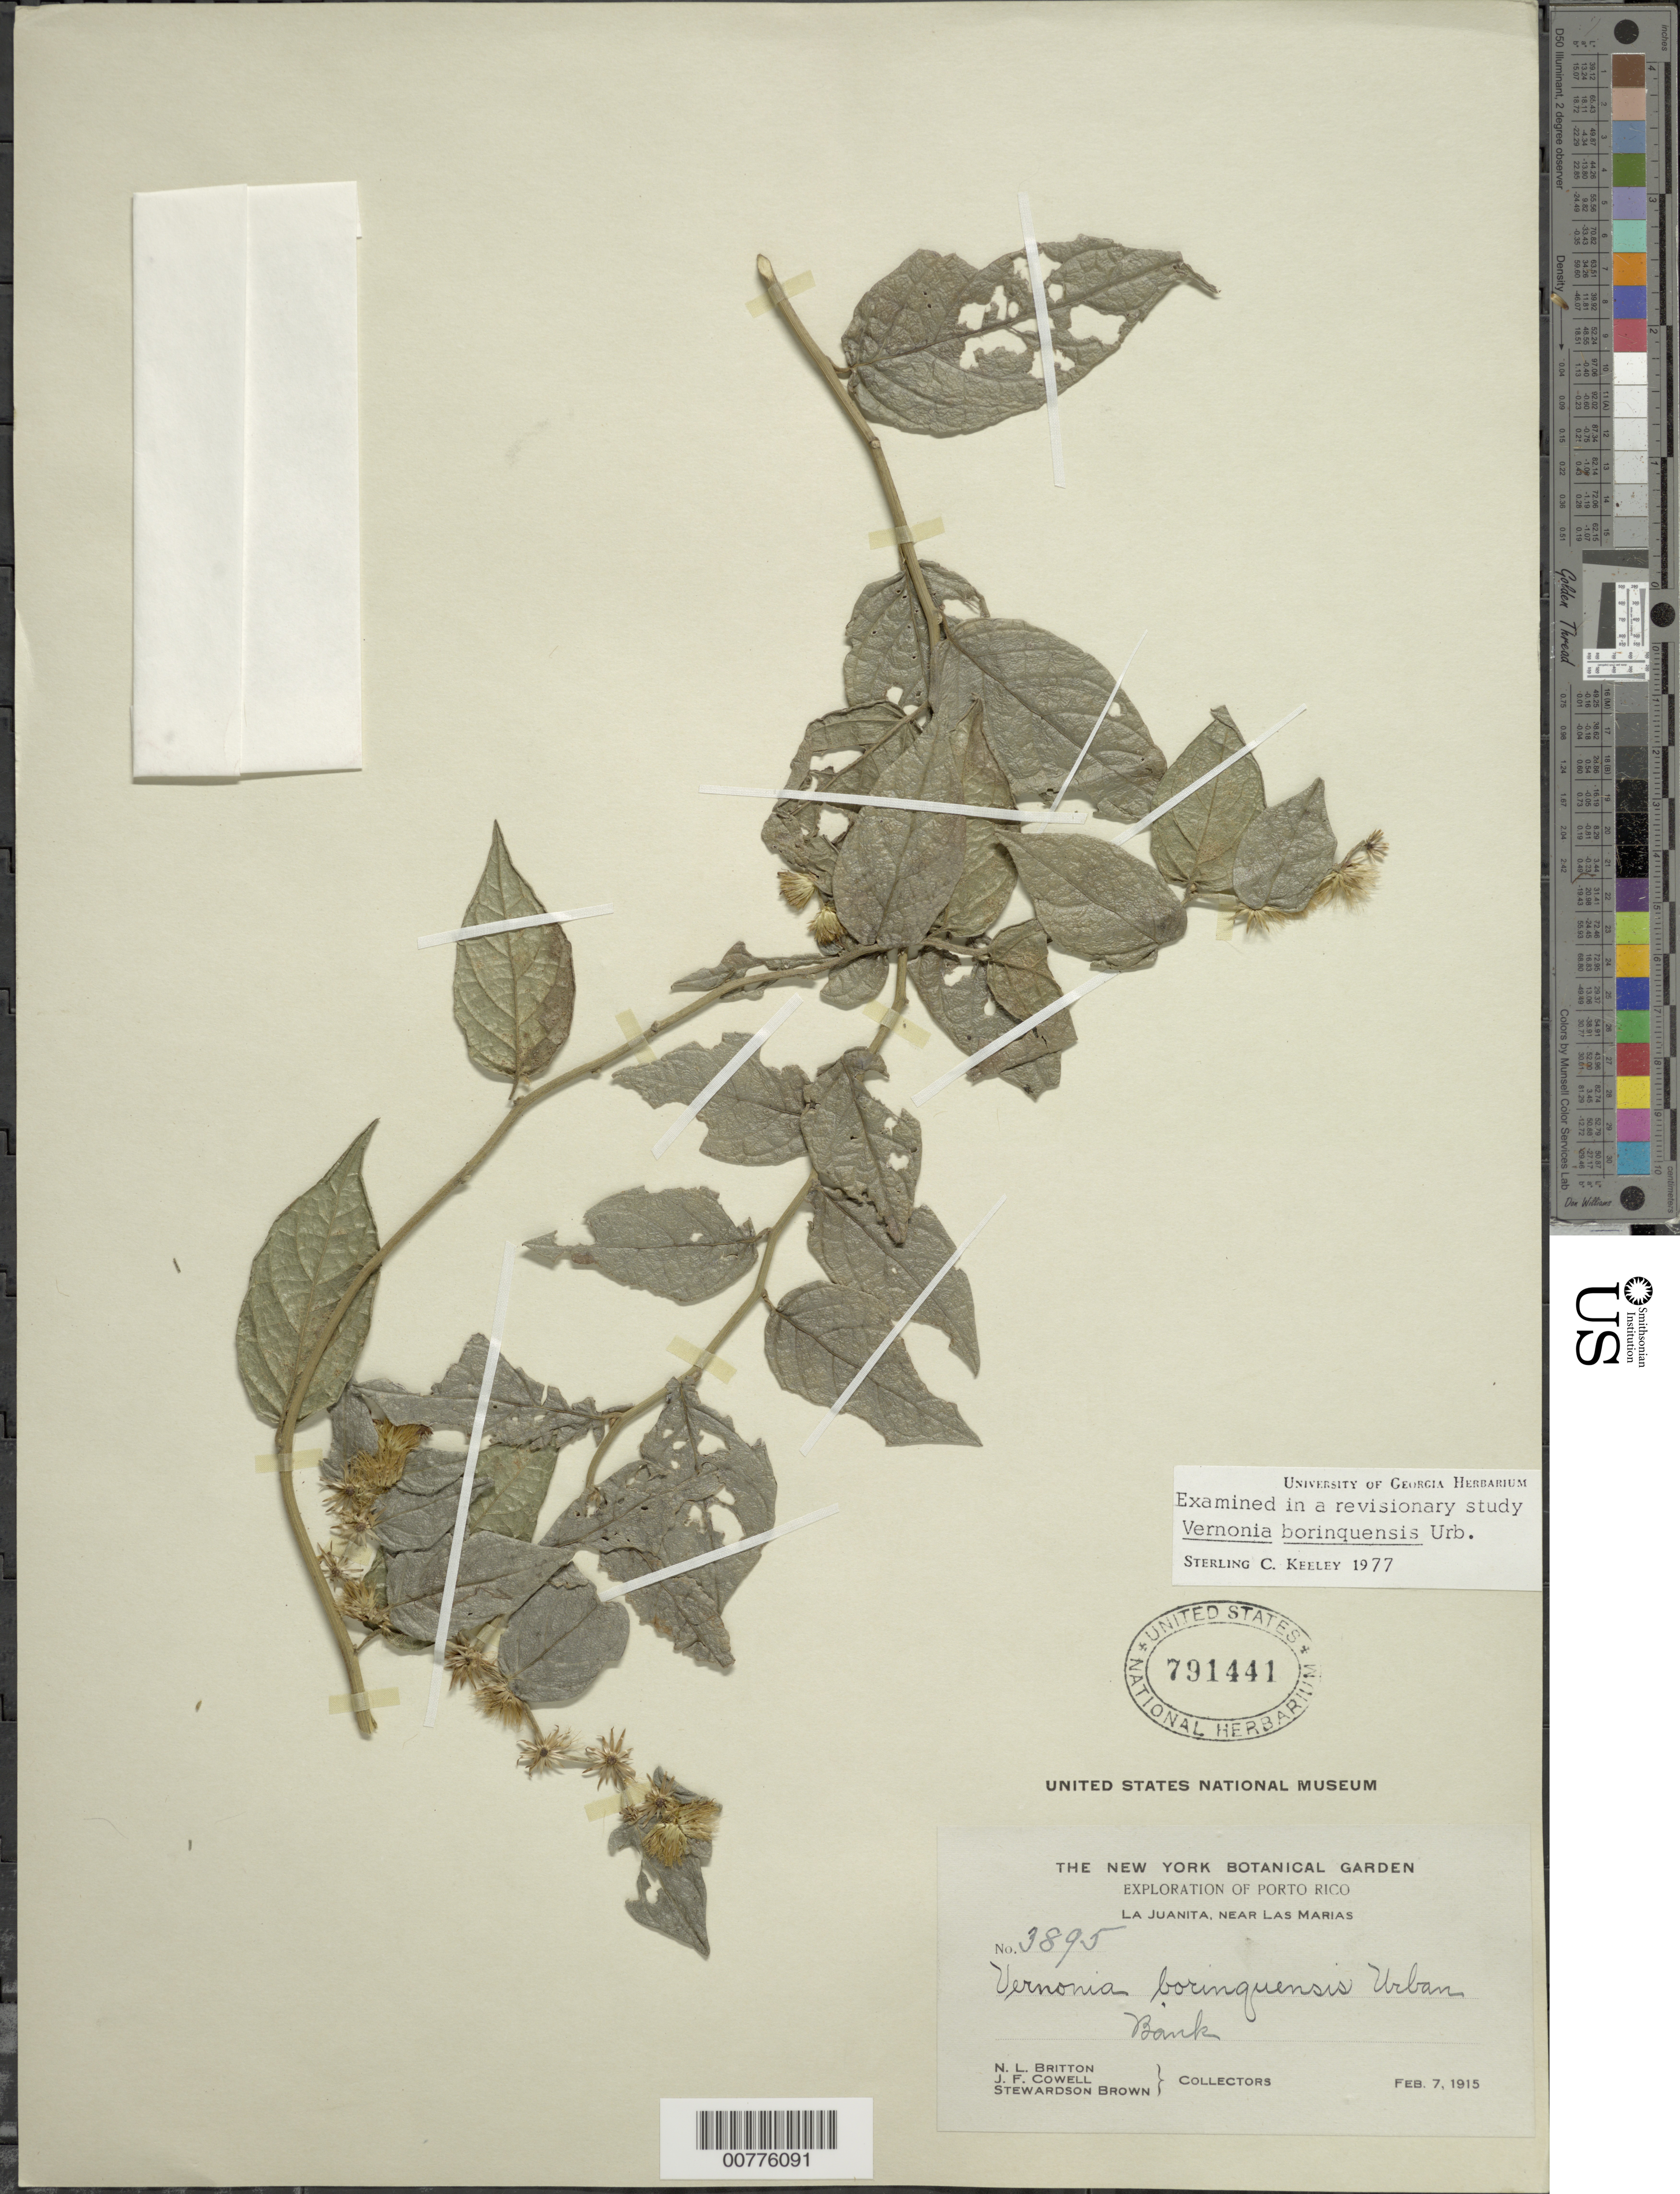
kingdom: Plantae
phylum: Tracheophyta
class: Magnoliopsida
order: Asterales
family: Asteraceae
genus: Lepidaploa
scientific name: Lepidaploa borinquensis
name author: (Urb.) H. Rob.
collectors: N. Britton, J. F. Cowell & S. Brown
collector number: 3895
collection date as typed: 07 Feb 1915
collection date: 1915-02-07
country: Puerto Rico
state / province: Las Marías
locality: La Juanita, near Las Marias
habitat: Bank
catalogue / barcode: US 791441